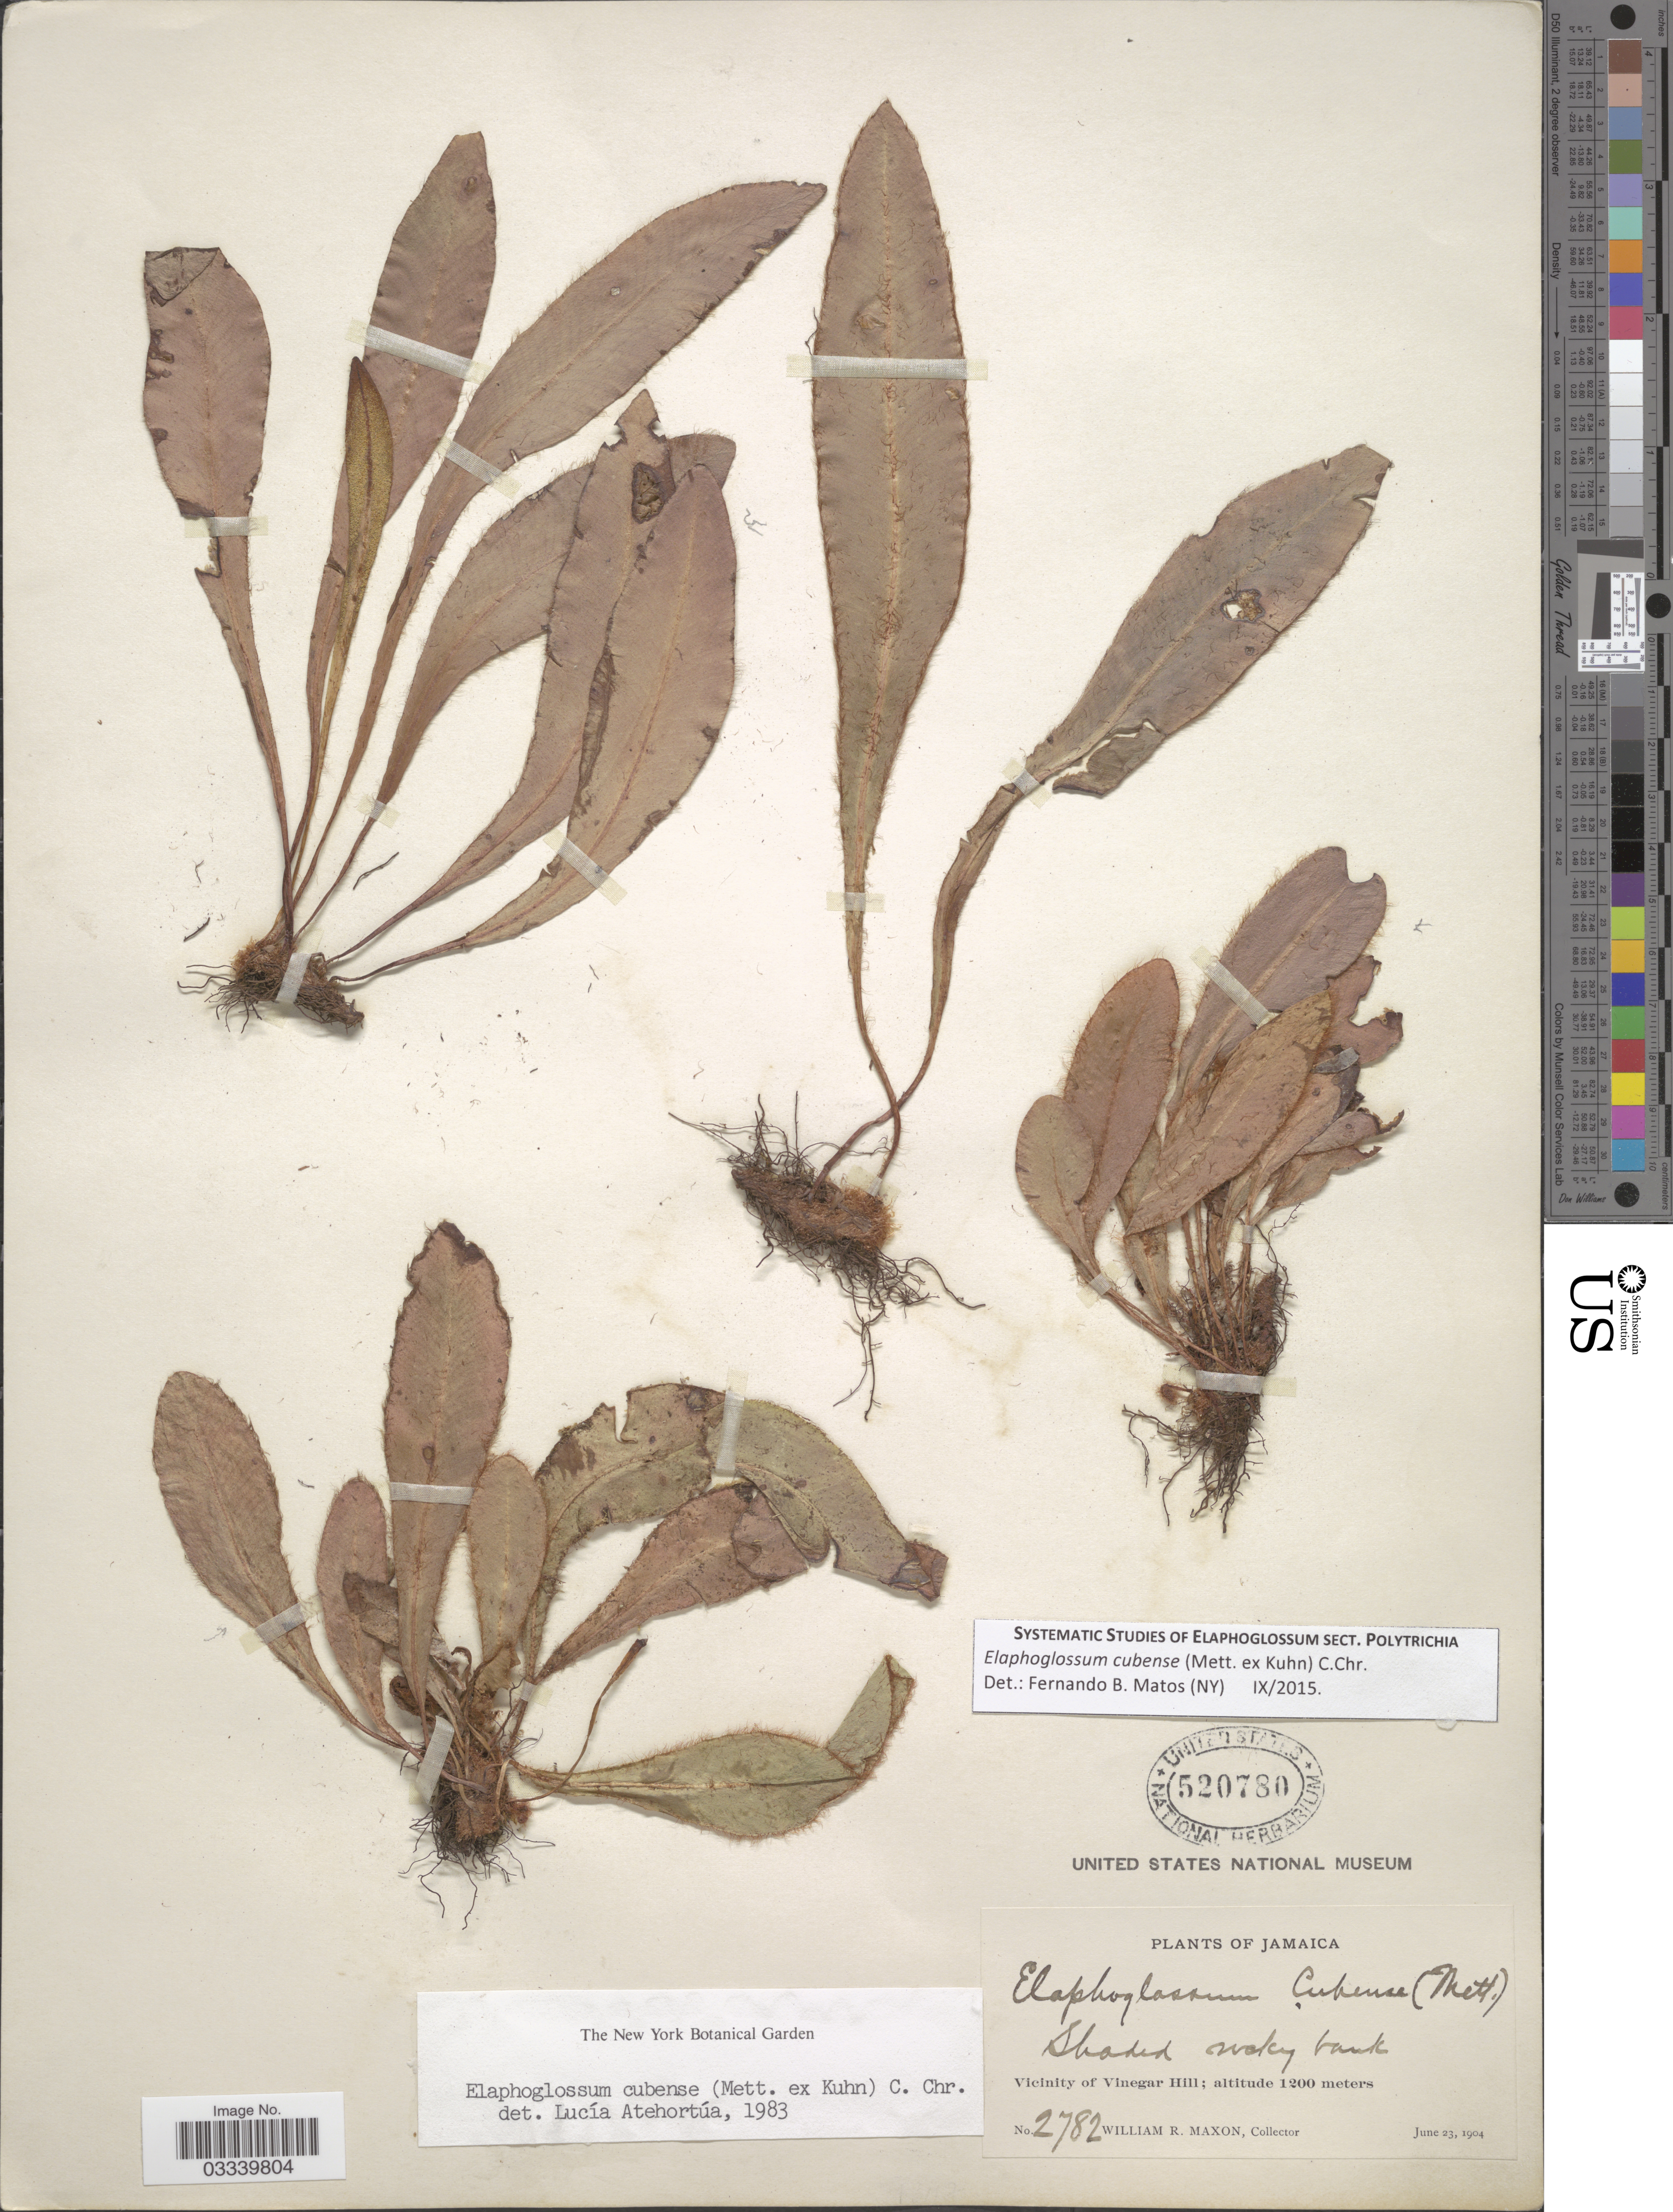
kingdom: Plantae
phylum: Tracheophyta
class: Polypodiopsida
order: Polypodiales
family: Dryopteridaceae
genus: Elaphoglossum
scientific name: Elaphoglossum cubense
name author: (Mett. ex Kuhn) C. Chr.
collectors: W. R. Maxon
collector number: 2782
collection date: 1904-06-23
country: Jamaica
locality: Vicinity of Vinegar Hill.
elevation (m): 1200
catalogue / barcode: US 520780